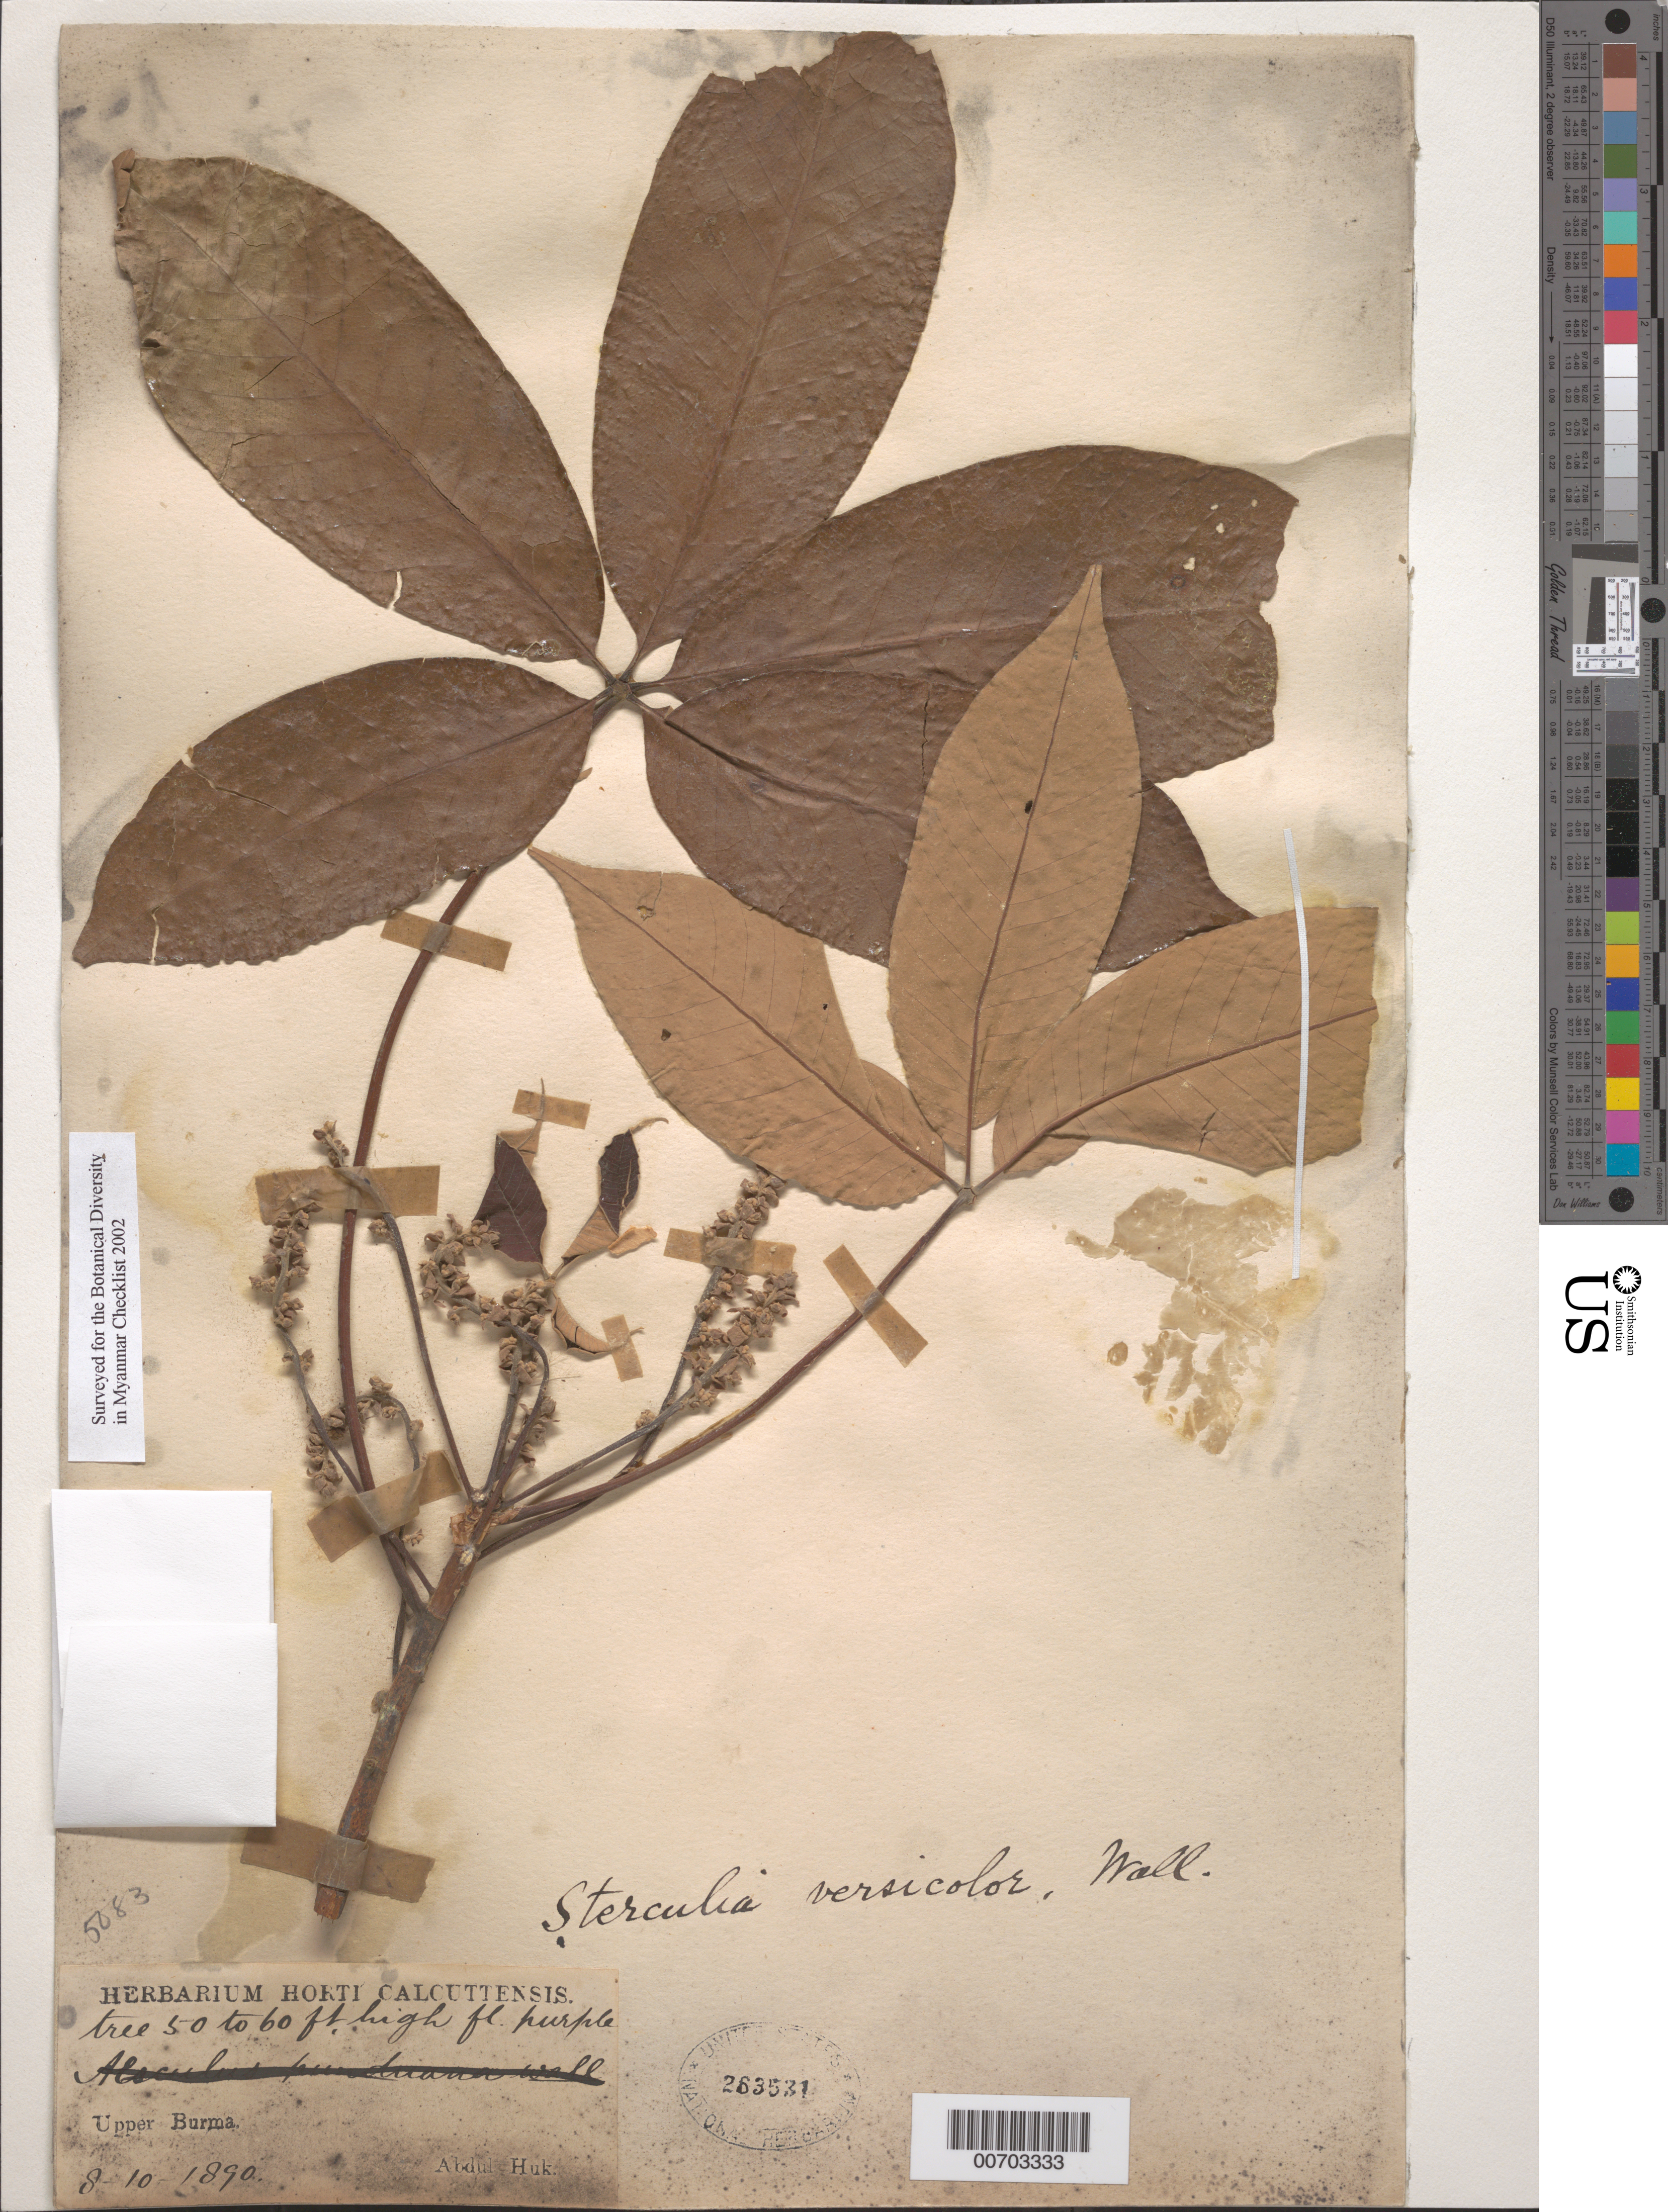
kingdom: Plantae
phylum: Tracheophyta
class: Magnoliopsida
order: Malvales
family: Malvaceae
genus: Sterculia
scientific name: Sterculia versicolor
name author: Wall.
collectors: A. Huk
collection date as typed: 08 Jan 1890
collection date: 1890-01-08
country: Myanmar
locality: Upper Burma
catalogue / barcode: US 263531